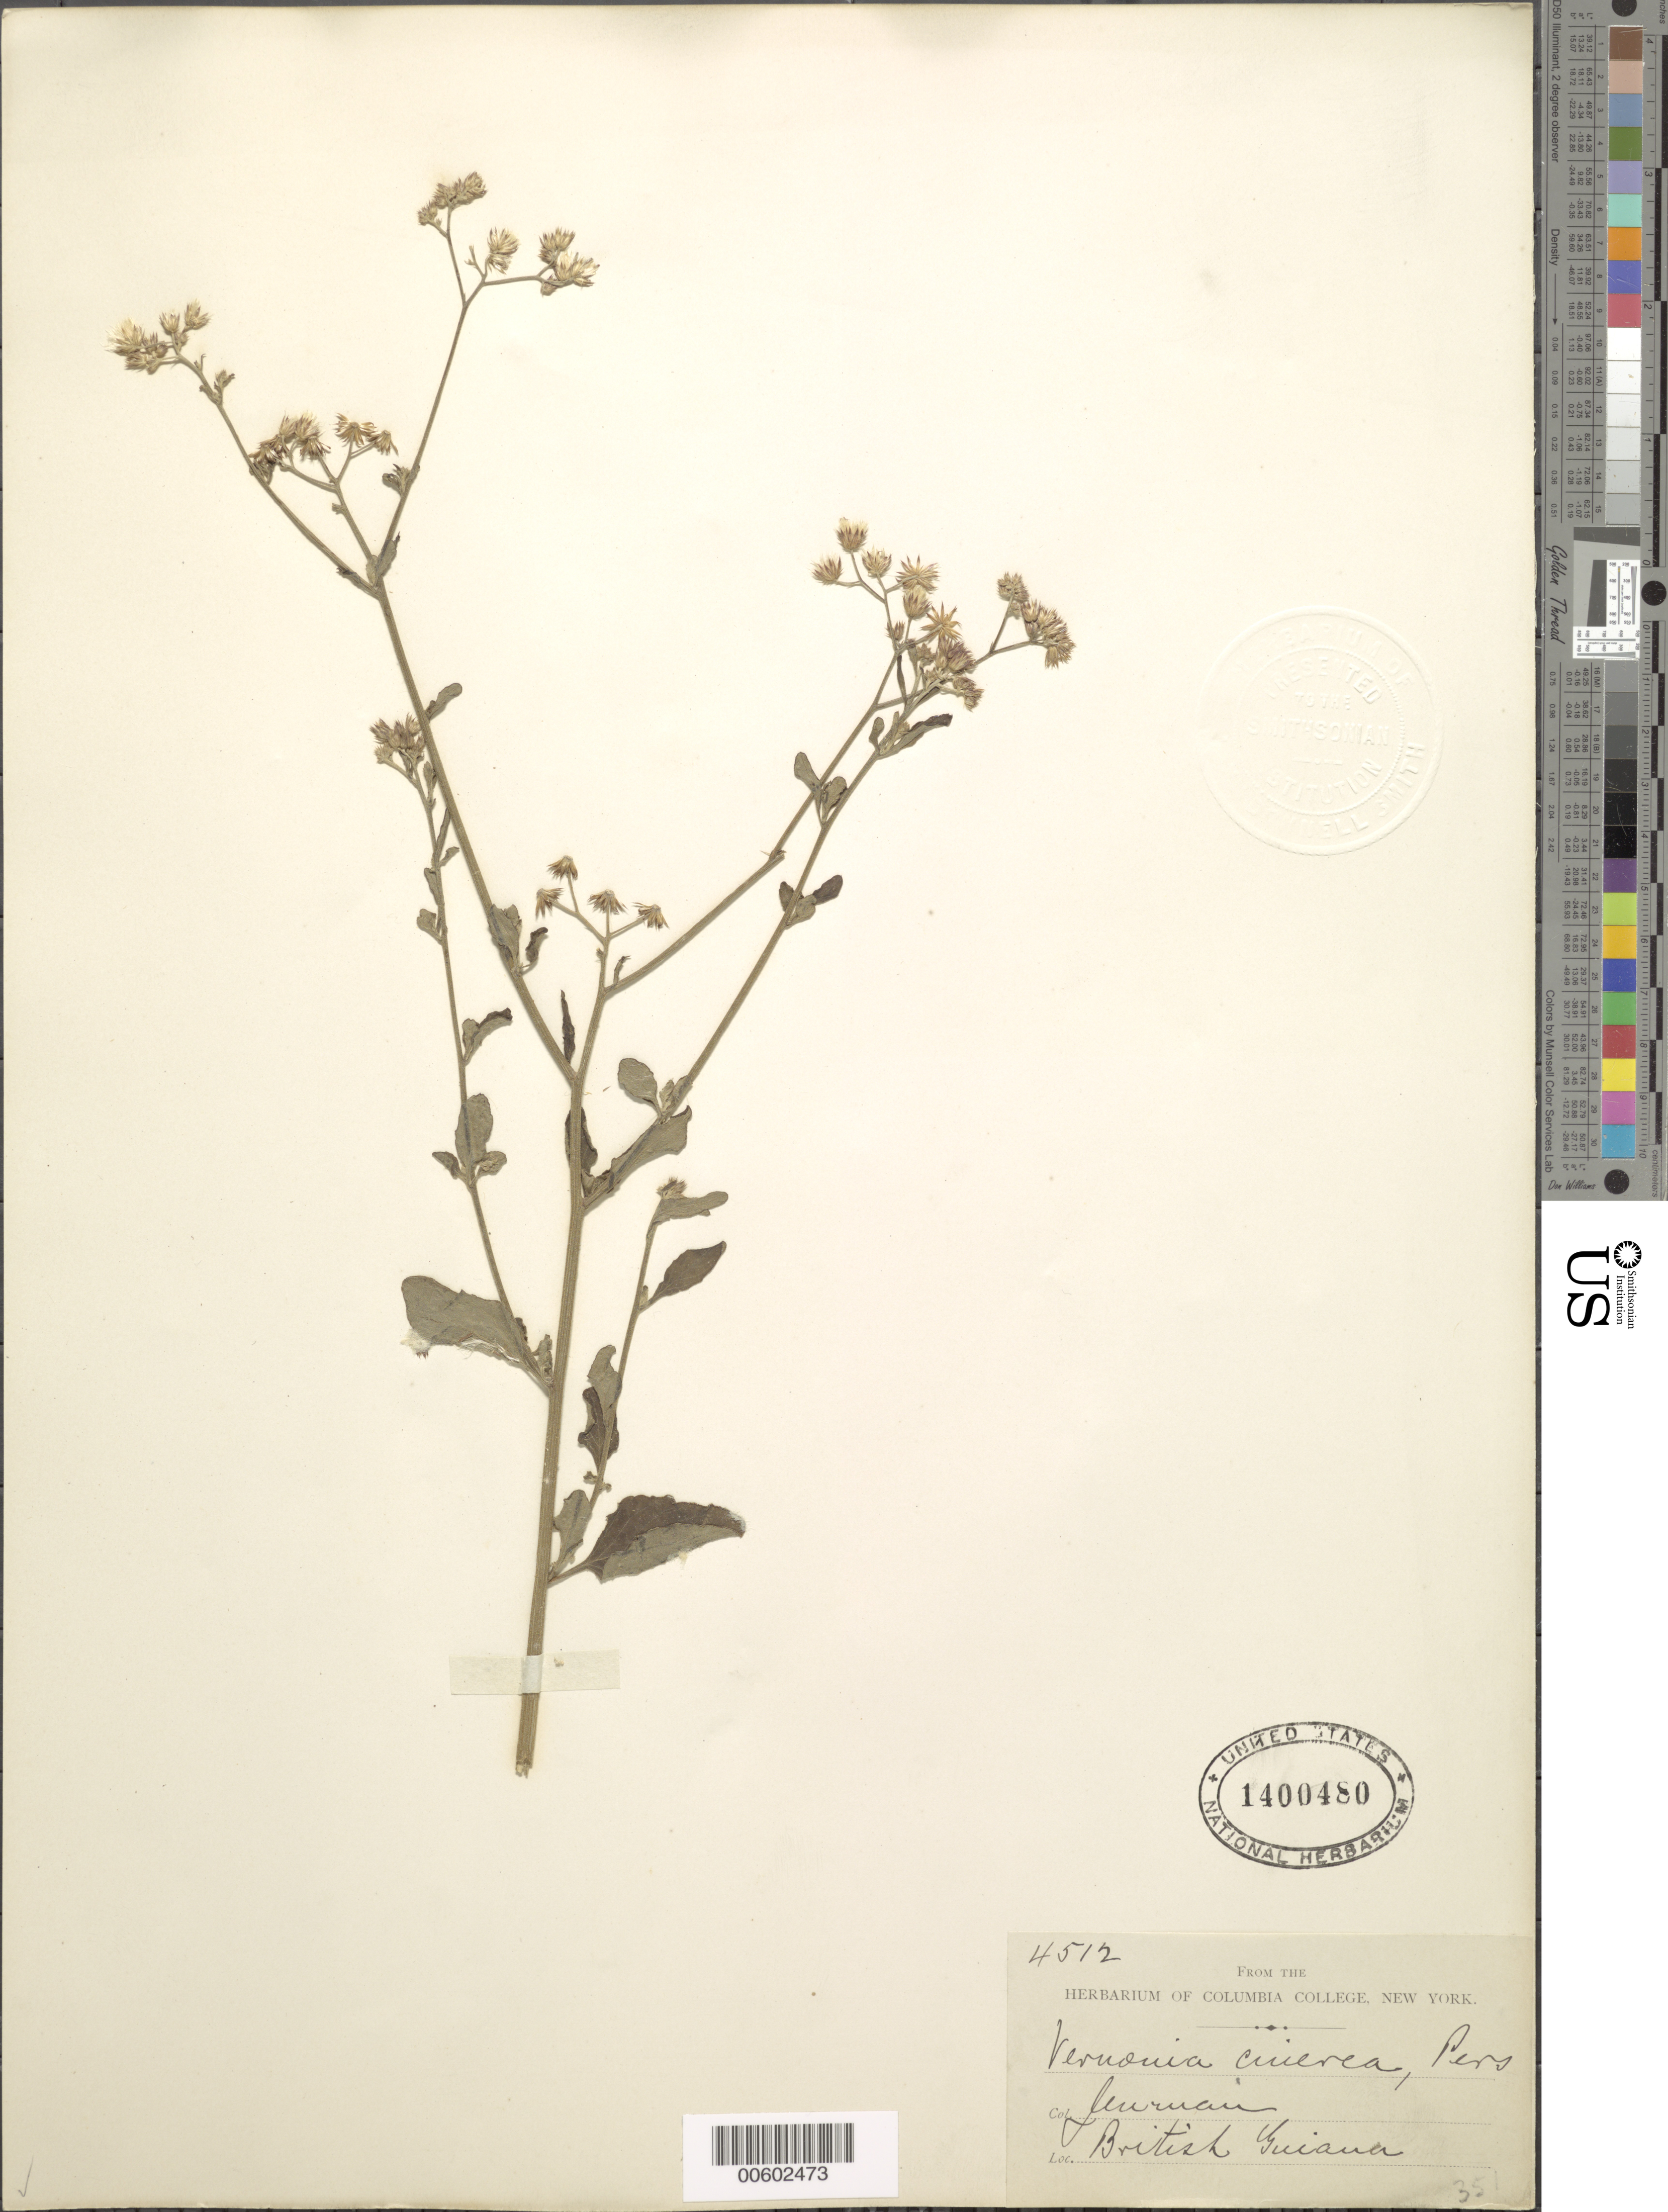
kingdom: Plantae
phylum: Tracheophyta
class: Magnoliopsida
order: Asterales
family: Asteraceae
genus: Cyanthillium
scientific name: Cyanthillium cinereum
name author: (L.) H. Rob.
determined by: Pruski, J. F.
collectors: G. S. Jenman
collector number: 4512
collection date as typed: August 1888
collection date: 1888-08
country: Guyana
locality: Demerara, coast region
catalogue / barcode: US 1400480